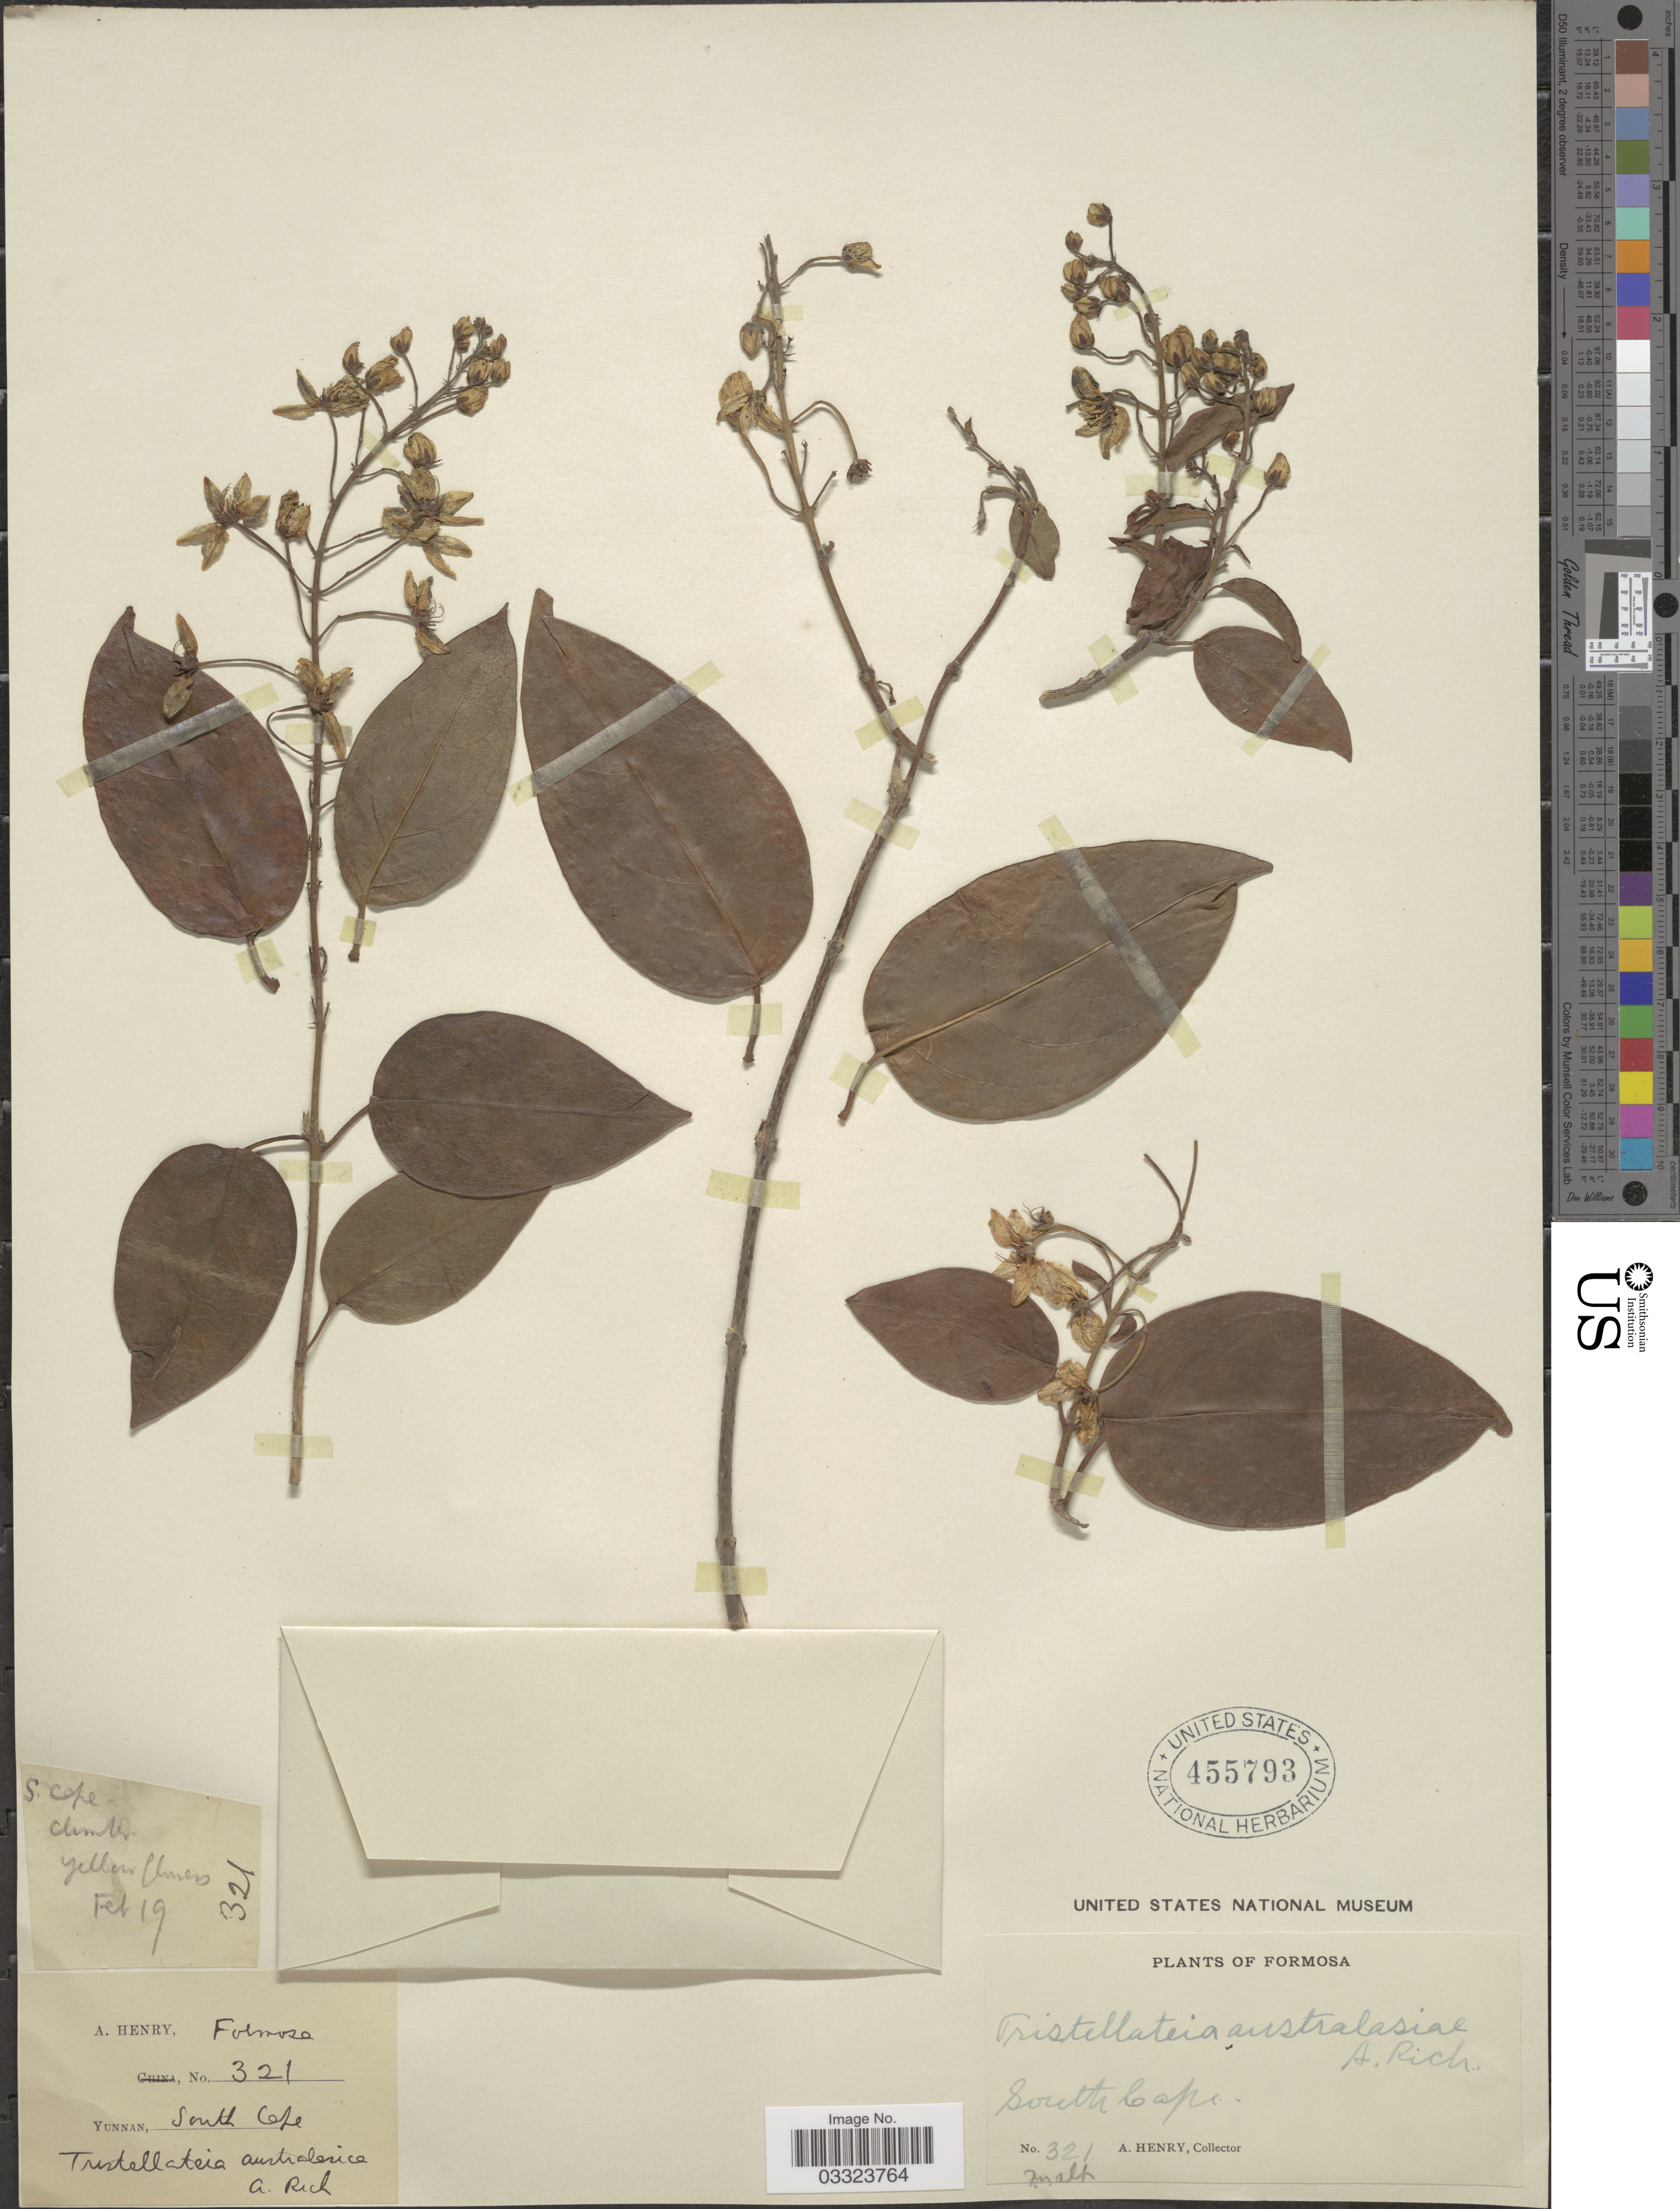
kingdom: Plantae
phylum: Tracheophyta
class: Magnoliopsida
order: Malpighiales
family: Malpighiaceae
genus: Tristellateia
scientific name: Tristellateia australasiae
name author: A. Rich.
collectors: A. Henry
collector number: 321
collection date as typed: Transcribed d/m/y: /2/19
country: Taiwan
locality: Formosa. South Cape.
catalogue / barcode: US 455793